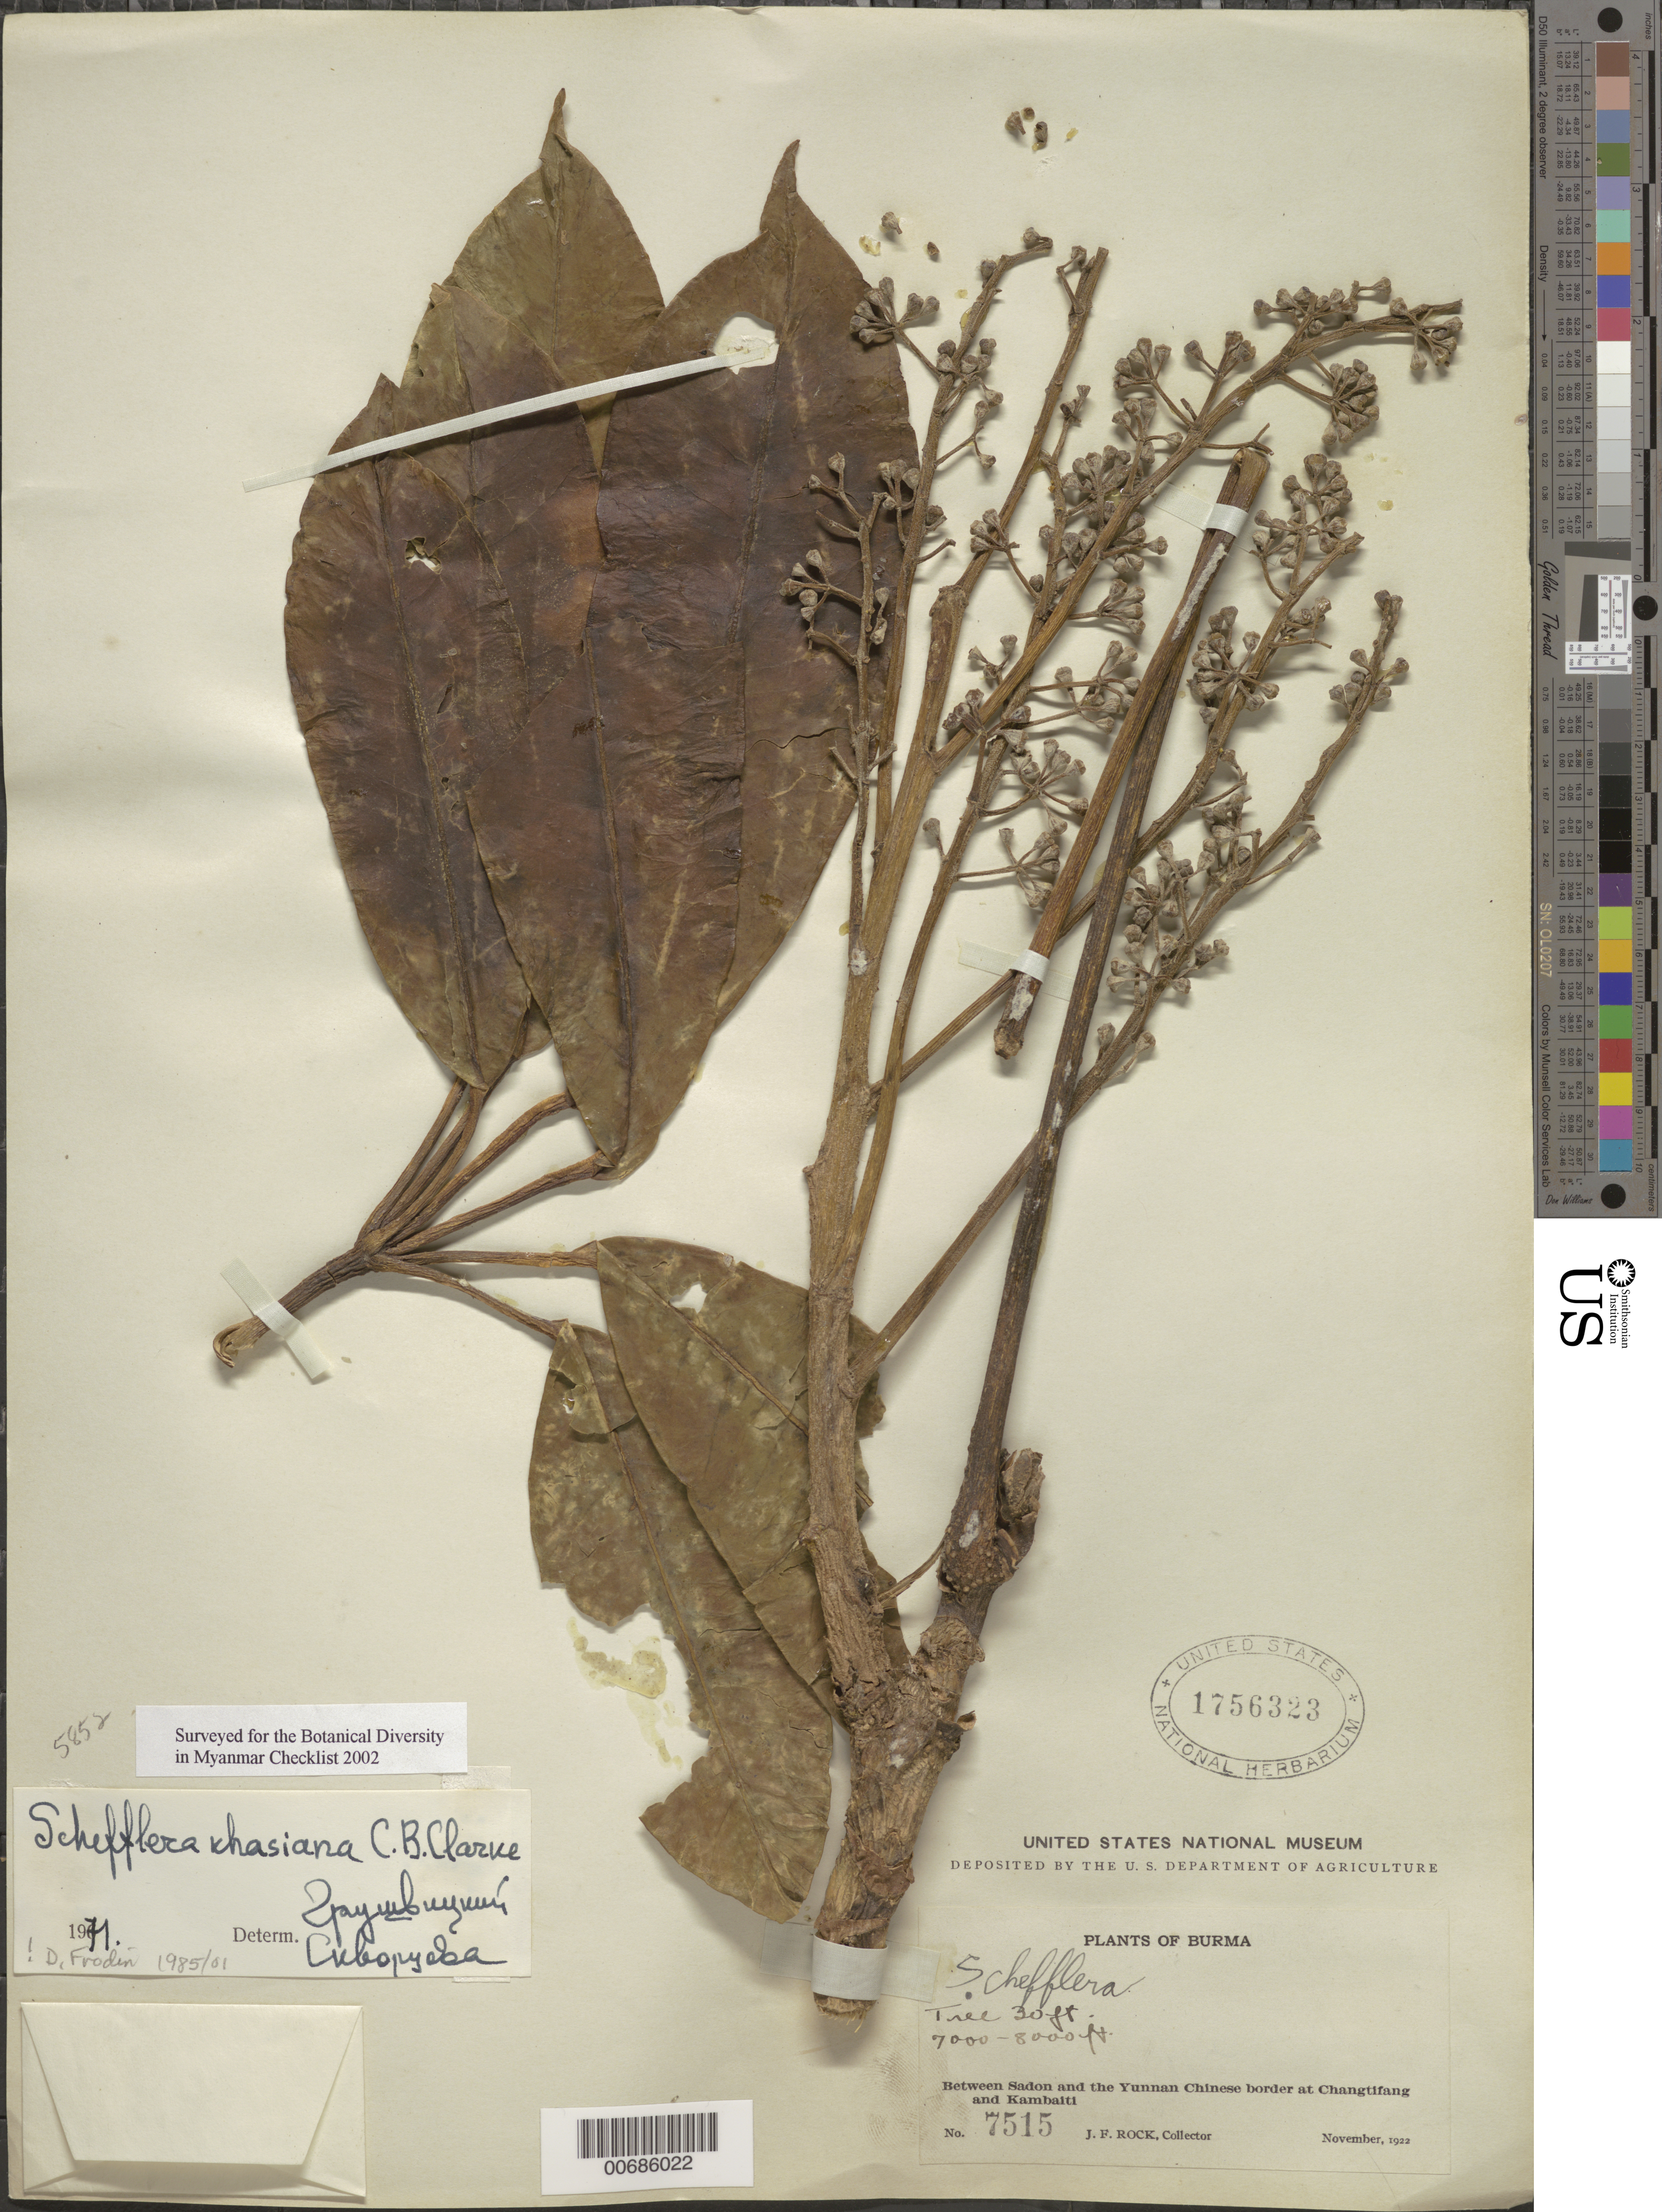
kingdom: Plantae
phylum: Tracheophyta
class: Magnoliopsida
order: Apiales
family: Araliaceae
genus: Schefflera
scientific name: Schefflera khasiana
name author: C.B. Clarke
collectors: J. F. Rock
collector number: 7515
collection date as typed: Nov 1922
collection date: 1922-11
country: Myanmar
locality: Betw. Sadon and Yunnan Chinese border at Changtifang and Kambaiti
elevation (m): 2134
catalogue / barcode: US 1756323